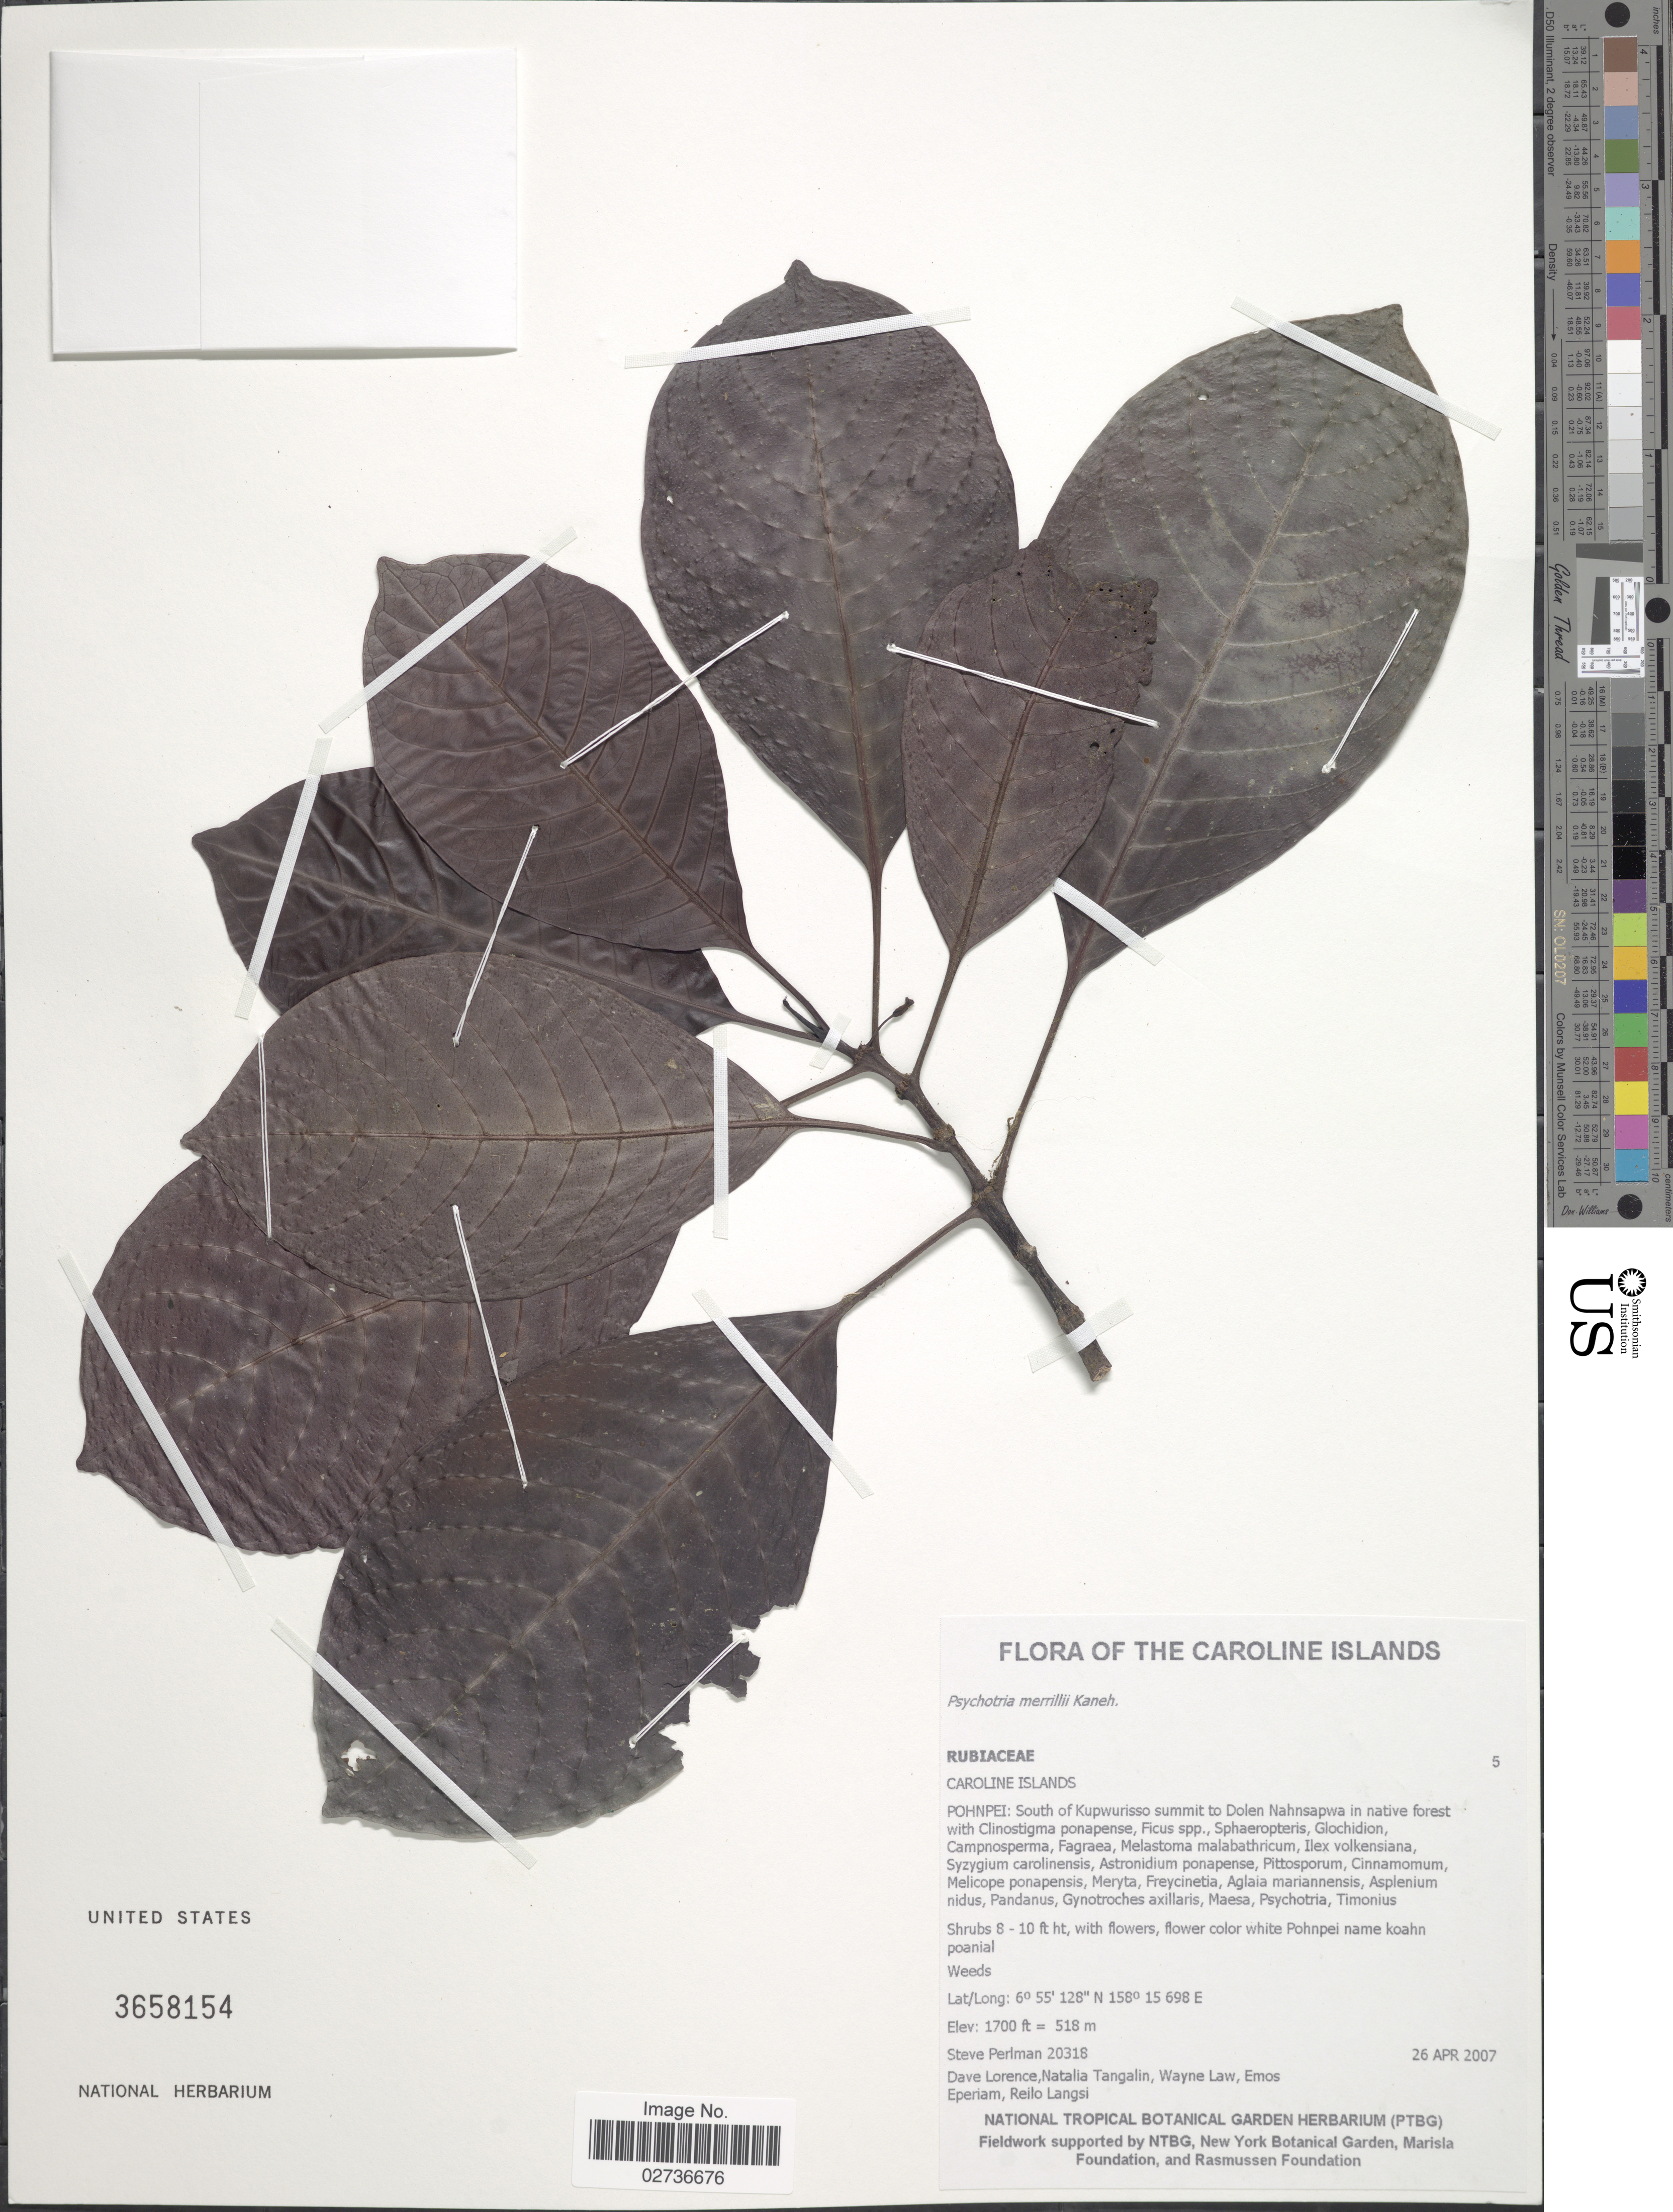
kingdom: Plantae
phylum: Tracheophyta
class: Magnoliopsida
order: Gentianales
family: Rubiaceae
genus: Psychotria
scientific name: Psychotria merrillii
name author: Kaneh.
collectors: S. Perlman, D. Lorence, N. Tangalin, W. Law & et al.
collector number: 20318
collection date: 2007-04-26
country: Micronesia, Federated States of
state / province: Pohnpei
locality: The Caroline Islands, Pohnpei: South of Kupwurisso summit to Dolen Nahnsapwa in native forest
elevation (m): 518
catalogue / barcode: US 3658154